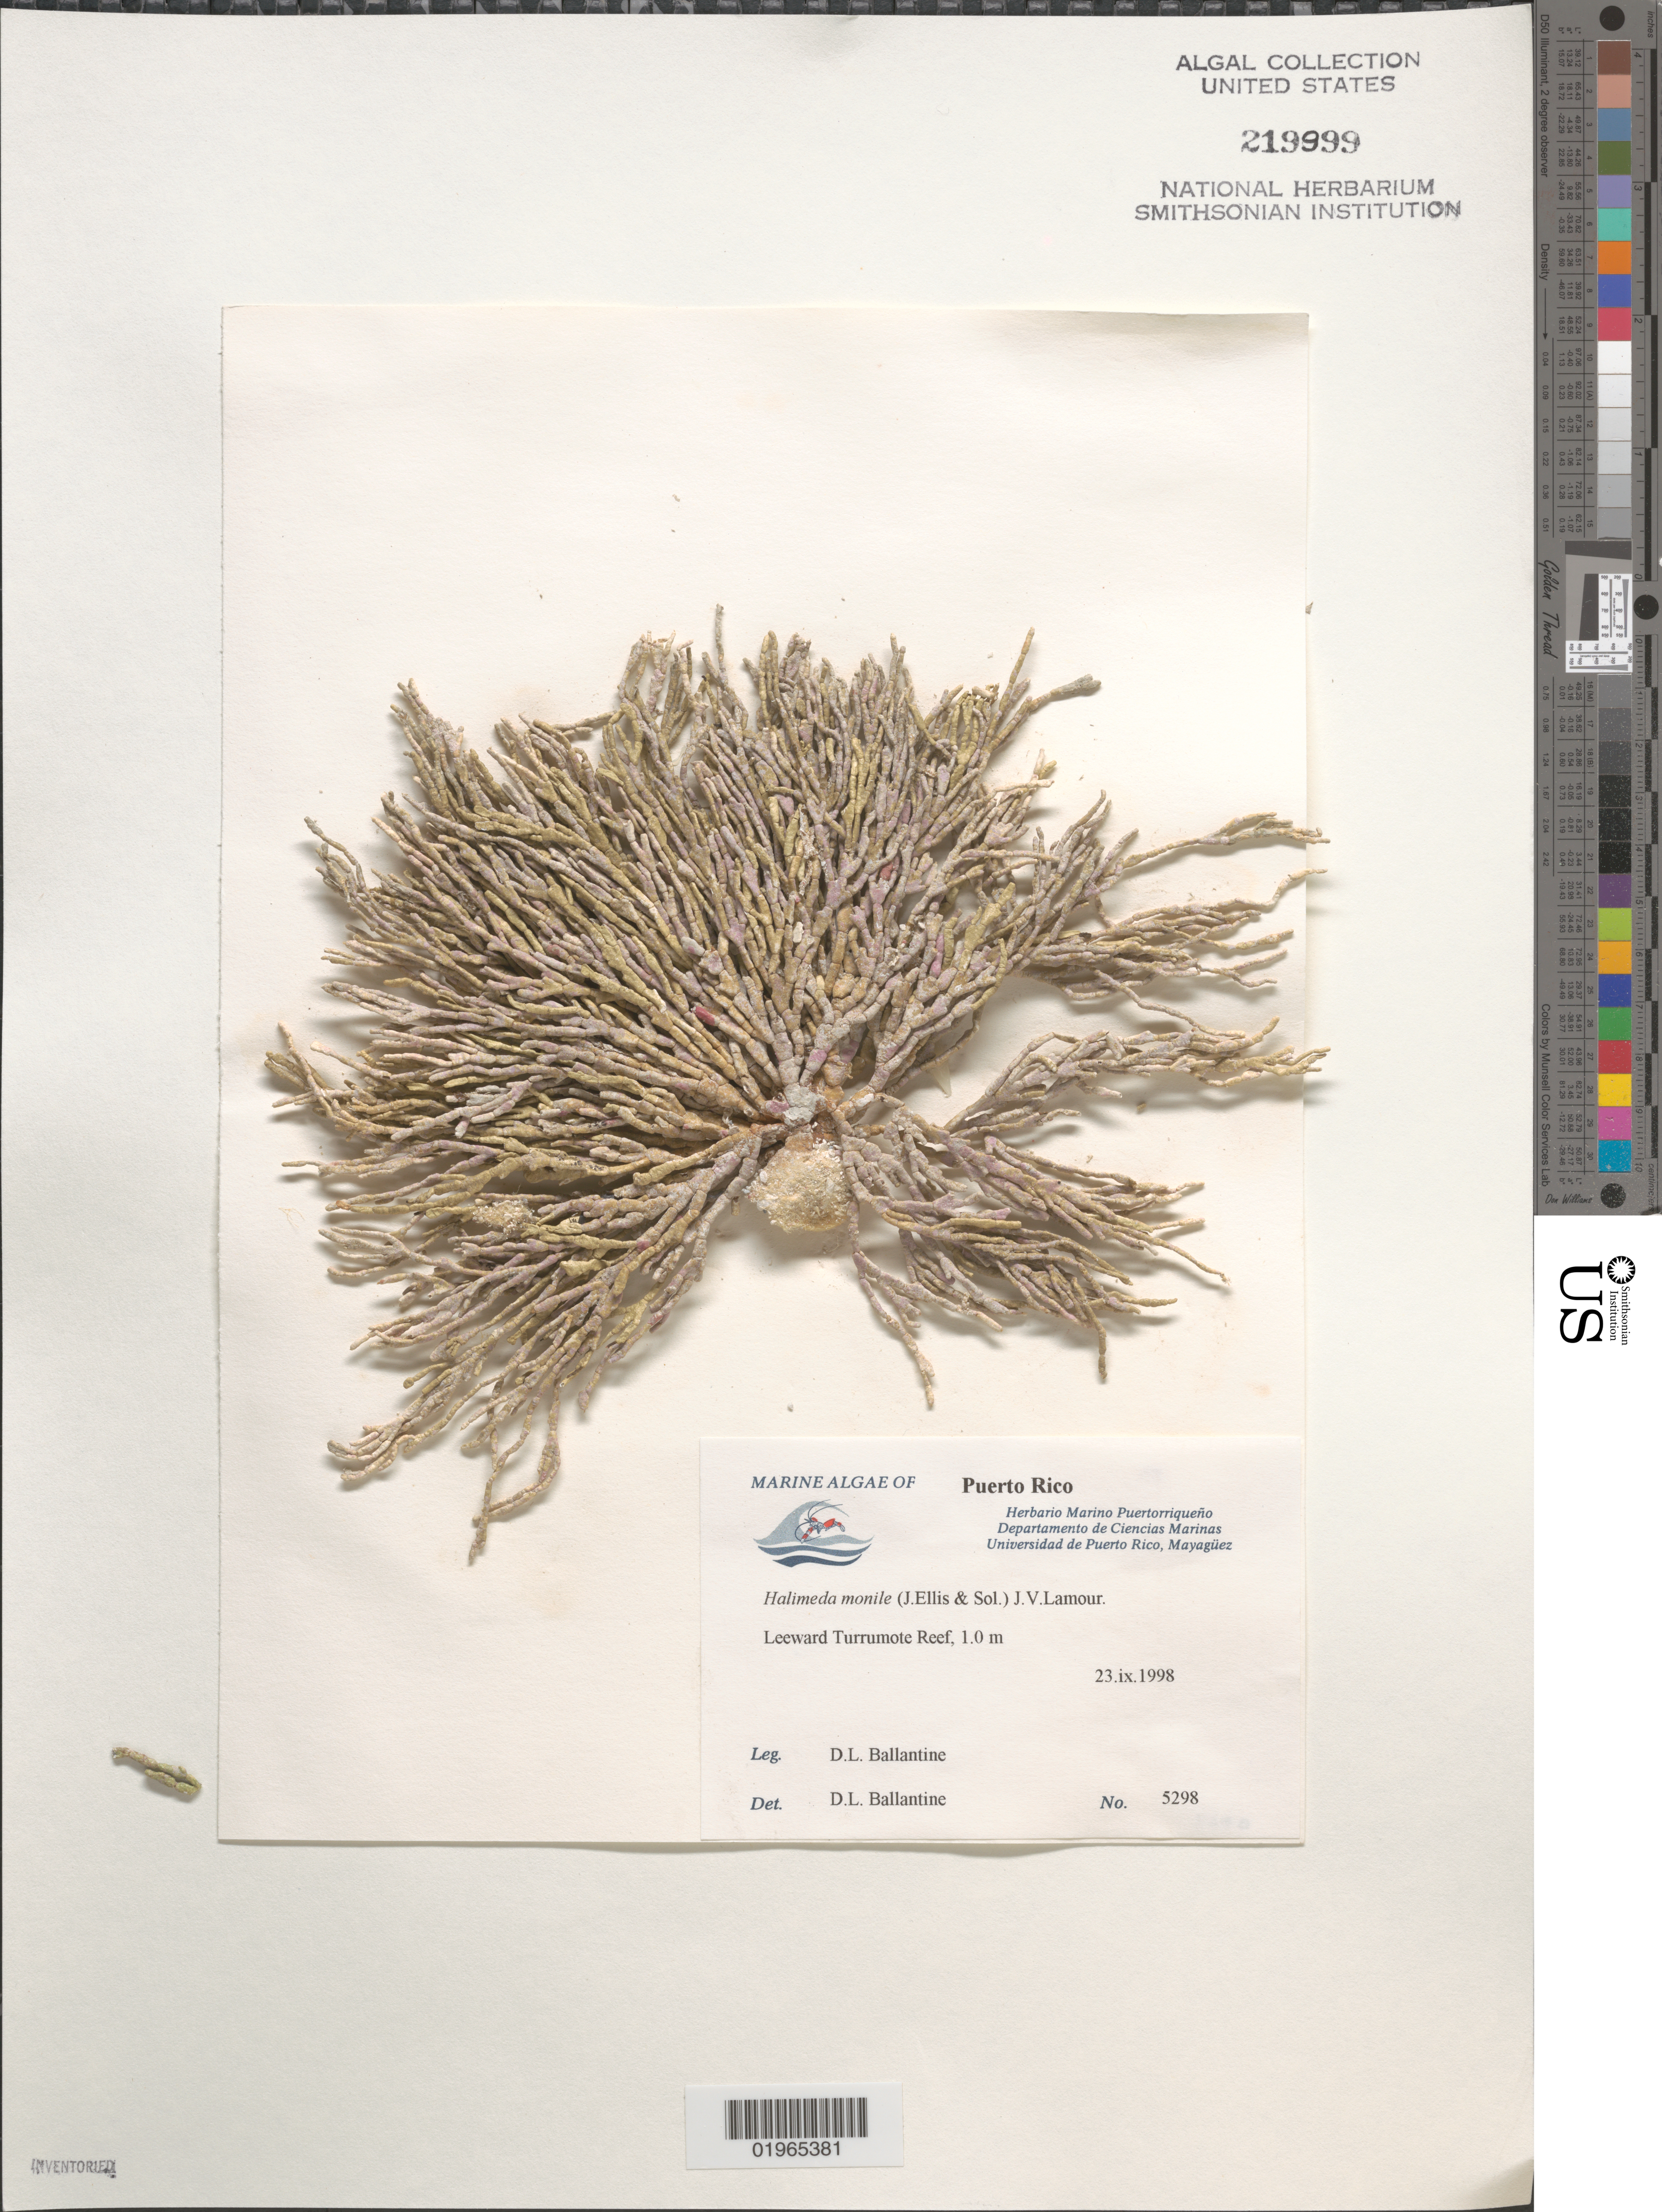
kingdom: Plantae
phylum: Chlorophyta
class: Ulvophyceae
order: Bryopsidales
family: Halimedaceae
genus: Halimeda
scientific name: Halimeda monile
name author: (J. Ellis & Sol.) J.V.Lamouroux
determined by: Ballantine, D. L.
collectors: D.L. Ballantine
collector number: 5298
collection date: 1998-09-23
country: Puerto Rico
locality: Leeward Turrumote Reef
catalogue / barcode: US 219999